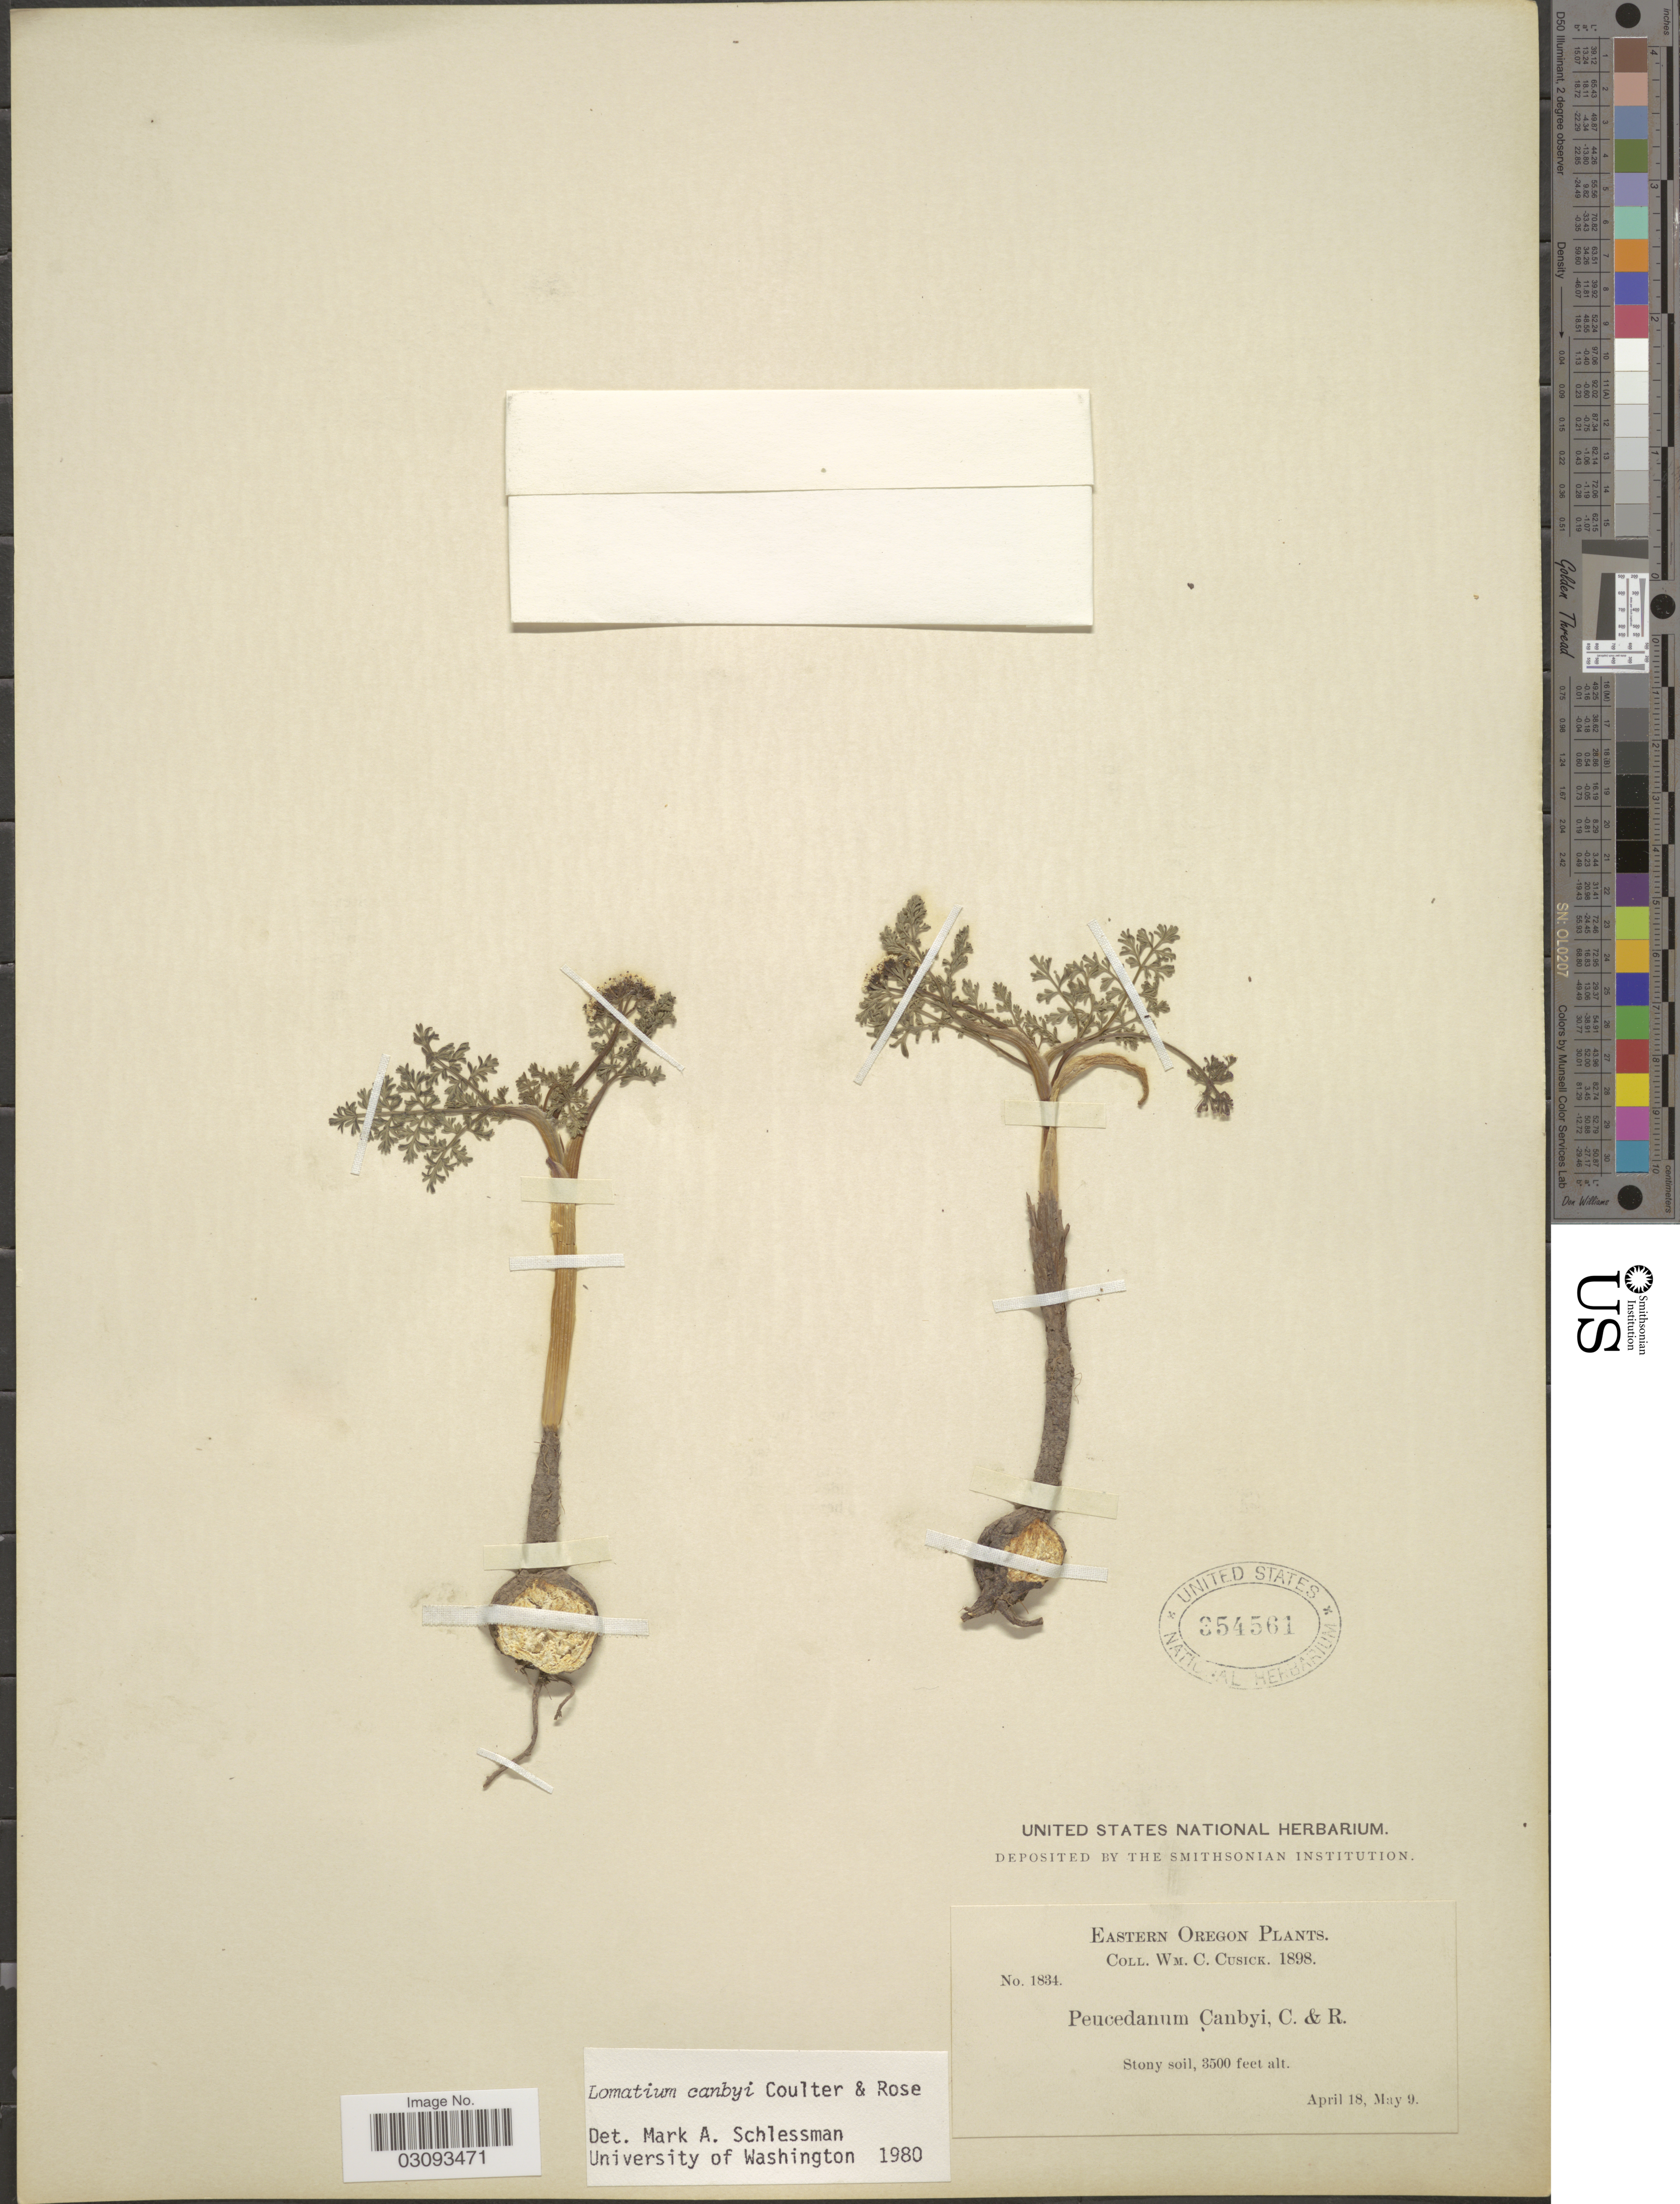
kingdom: Plantae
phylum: Tracheophyta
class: Magnoliopsida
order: Apiales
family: Apiaceae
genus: Lomatium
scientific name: Lomatium canbyi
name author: (J.M. Coult. & Rose) J.M. Coult. & Rose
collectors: W. C. Cusick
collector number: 1834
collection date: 1898-04-18/1898-05-09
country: United States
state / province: Oregon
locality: Eastern Oregon.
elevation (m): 1067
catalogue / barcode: US 354561